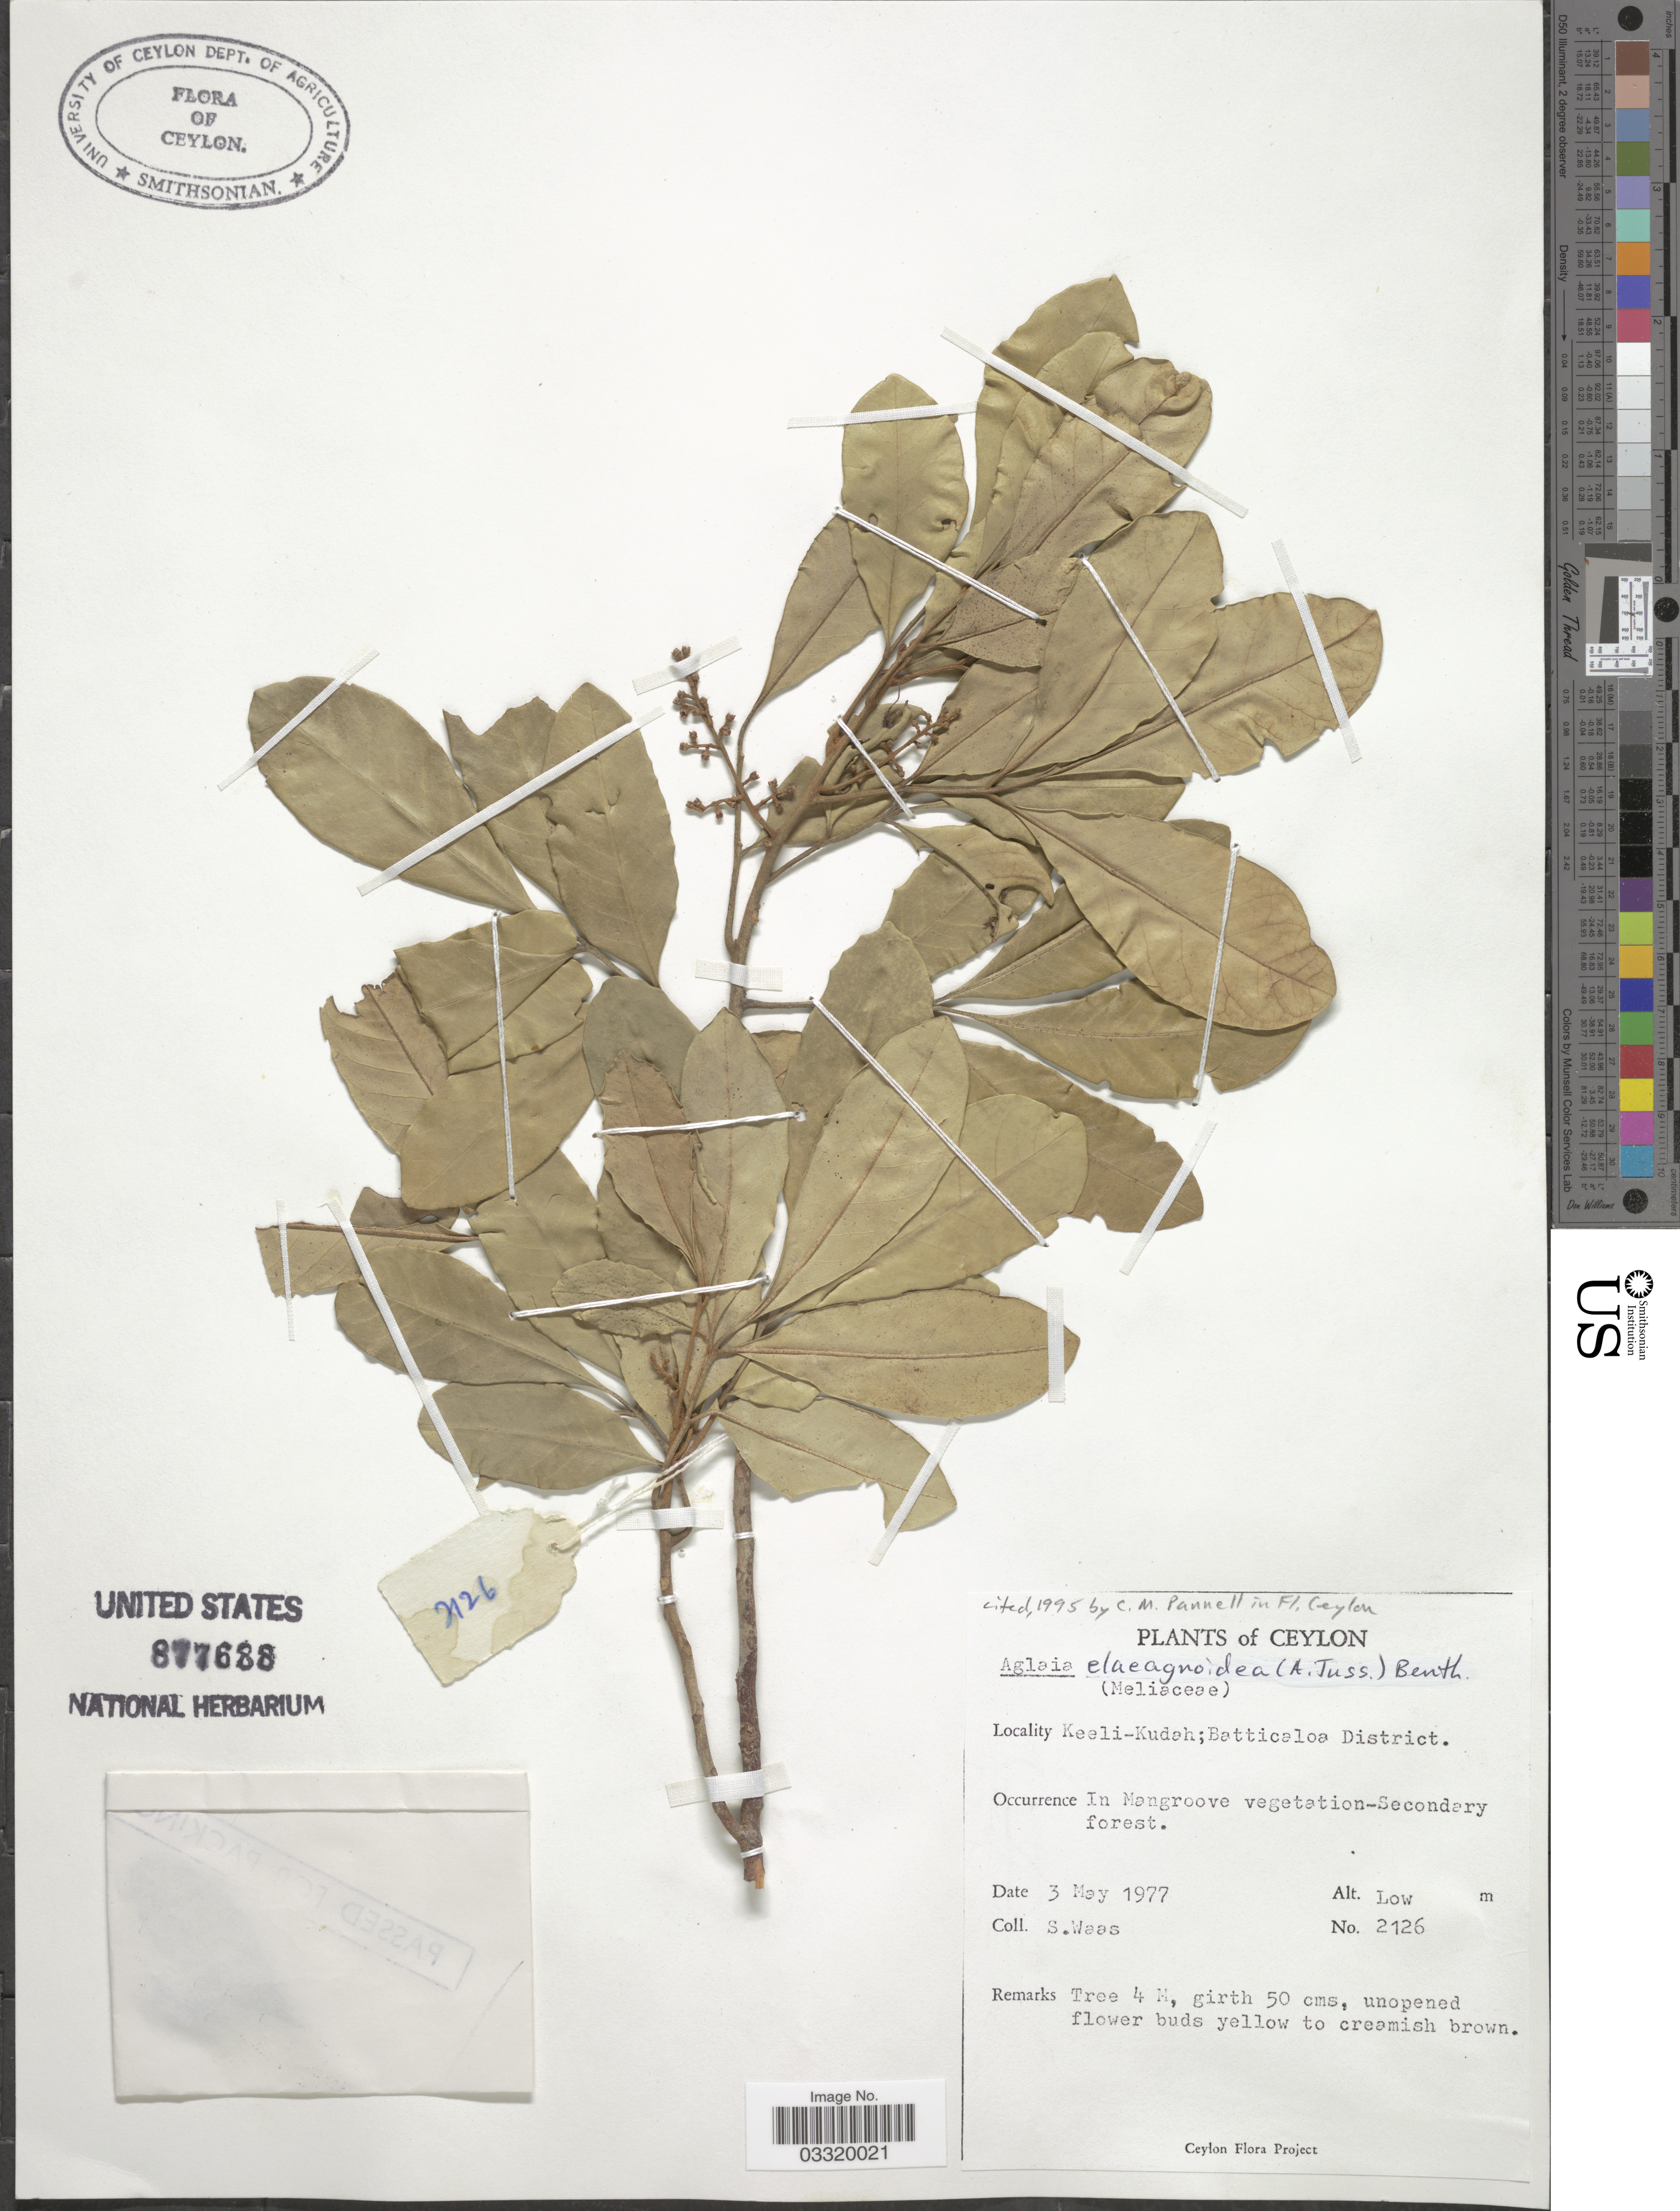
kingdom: Plantae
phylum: Tracheophyta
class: Magnoliopsida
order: Sapindales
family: Meliaceae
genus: Aglaia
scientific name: Aglaia elaeagnoidea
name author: (A. Juss.) Benth.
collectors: S. Waas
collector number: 2126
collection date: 1977-05-03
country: Sri Lanka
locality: Ceylon. Keeli-Kudah; Batticaloa District.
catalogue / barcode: US 877688